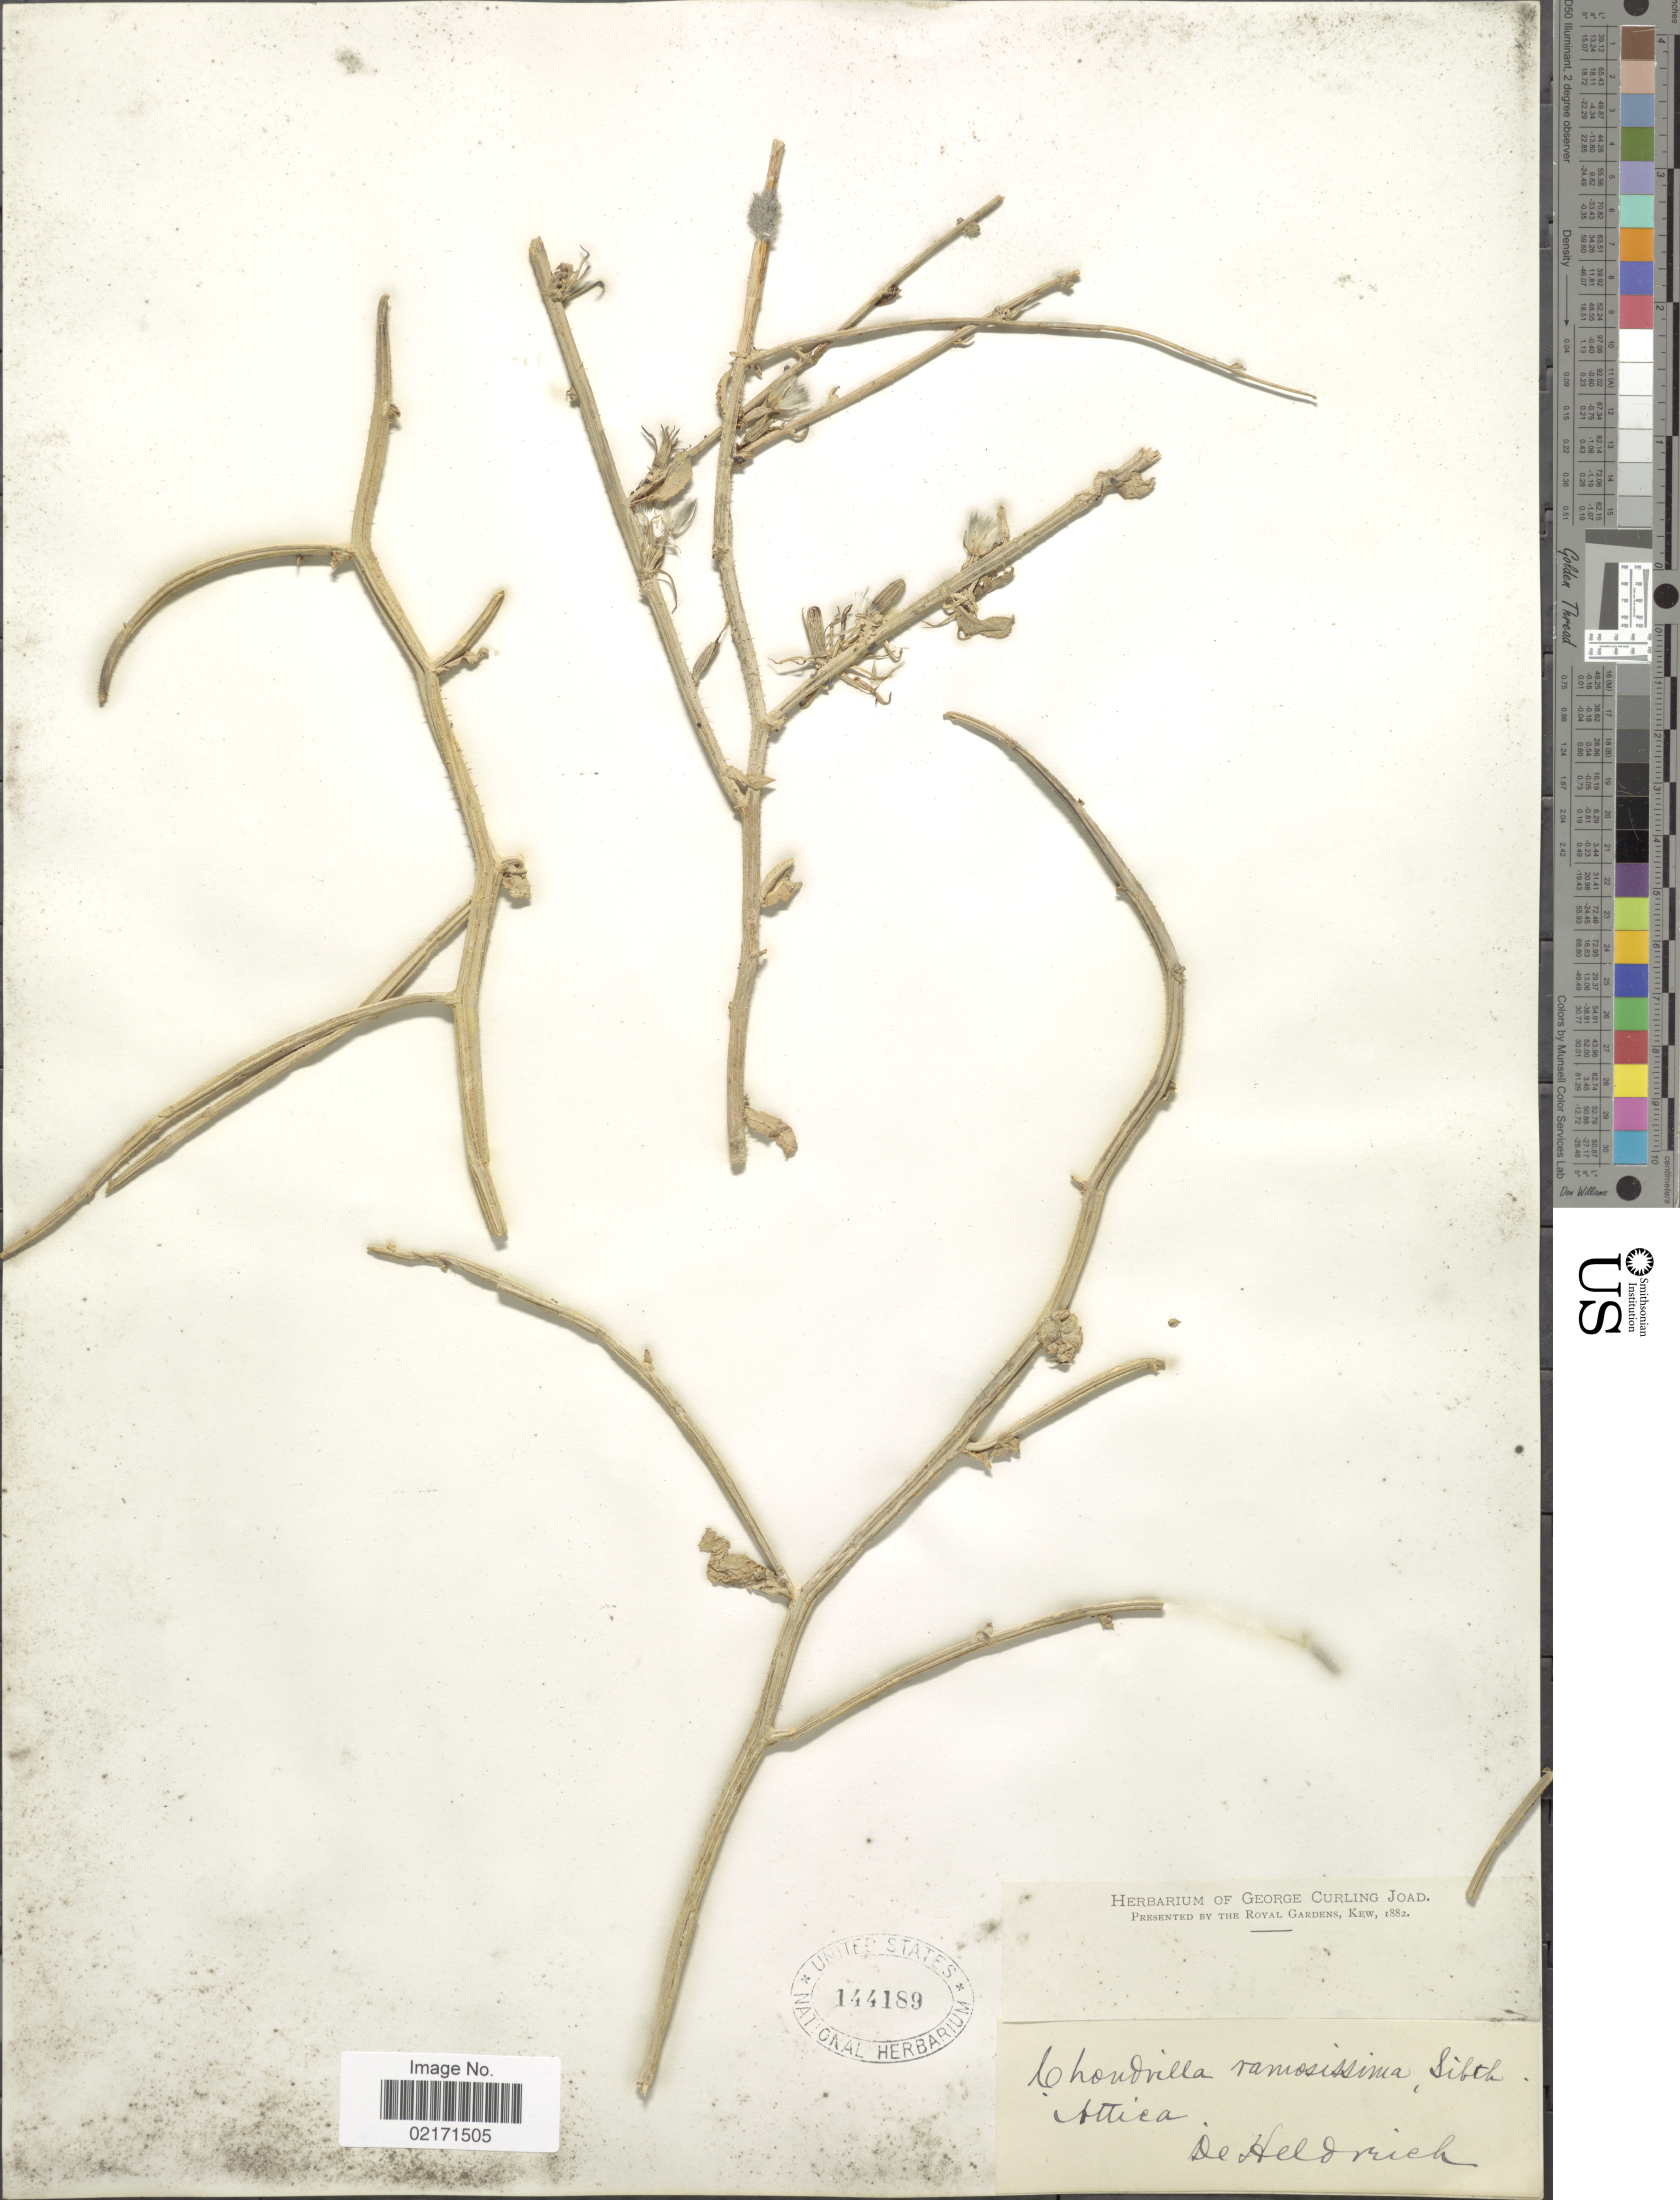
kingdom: Plantae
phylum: Tracheophyta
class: Magnoliopsida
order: Asterales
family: Asteraceae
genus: Chondrilla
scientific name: Chondrilla ramosissima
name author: Sm.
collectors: -. De Heldreich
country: Greece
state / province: Attica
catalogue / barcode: US 144189